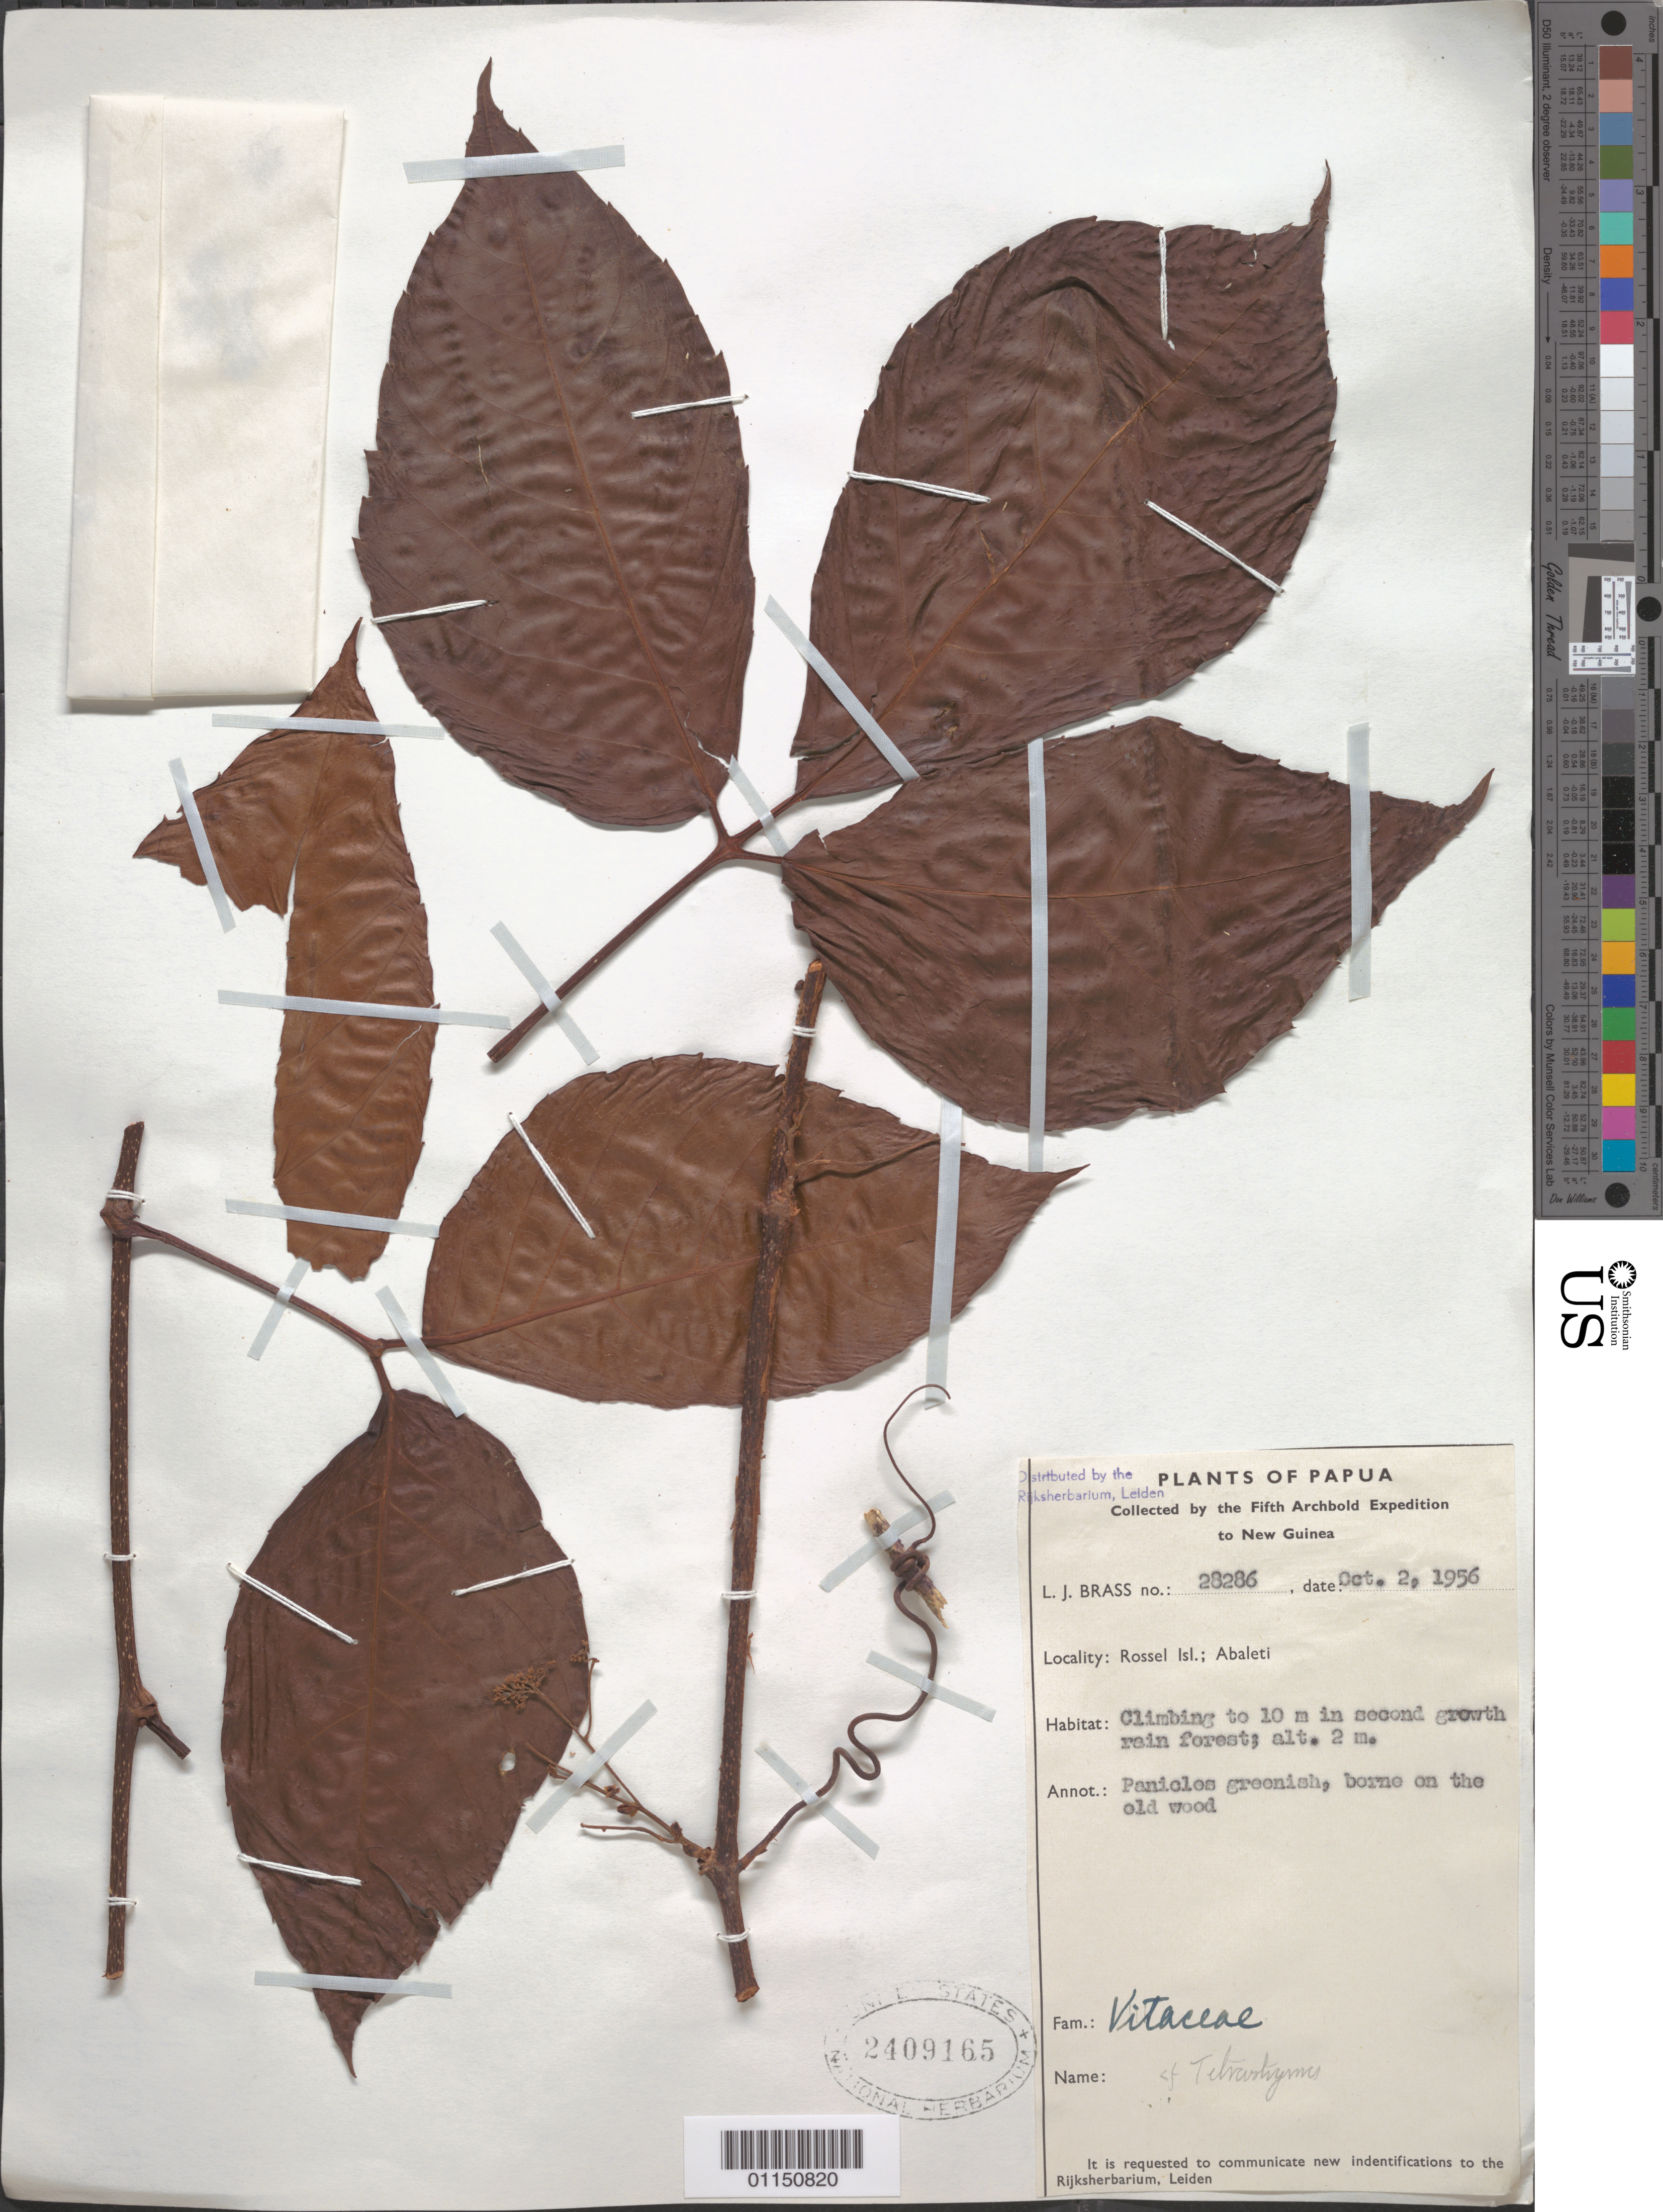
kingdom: Plantae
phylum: Tracheophyta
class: Magnoliopsida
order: Vitales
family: Vitaceae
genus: Tetrastigma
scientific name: Tetrastigma sp.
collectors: L. J. Brass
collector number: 28286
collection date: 1956-10-02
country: Papua New Guinea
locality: Rossel Isl., Abaleti.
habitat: Climber.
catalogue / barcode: US 2409165